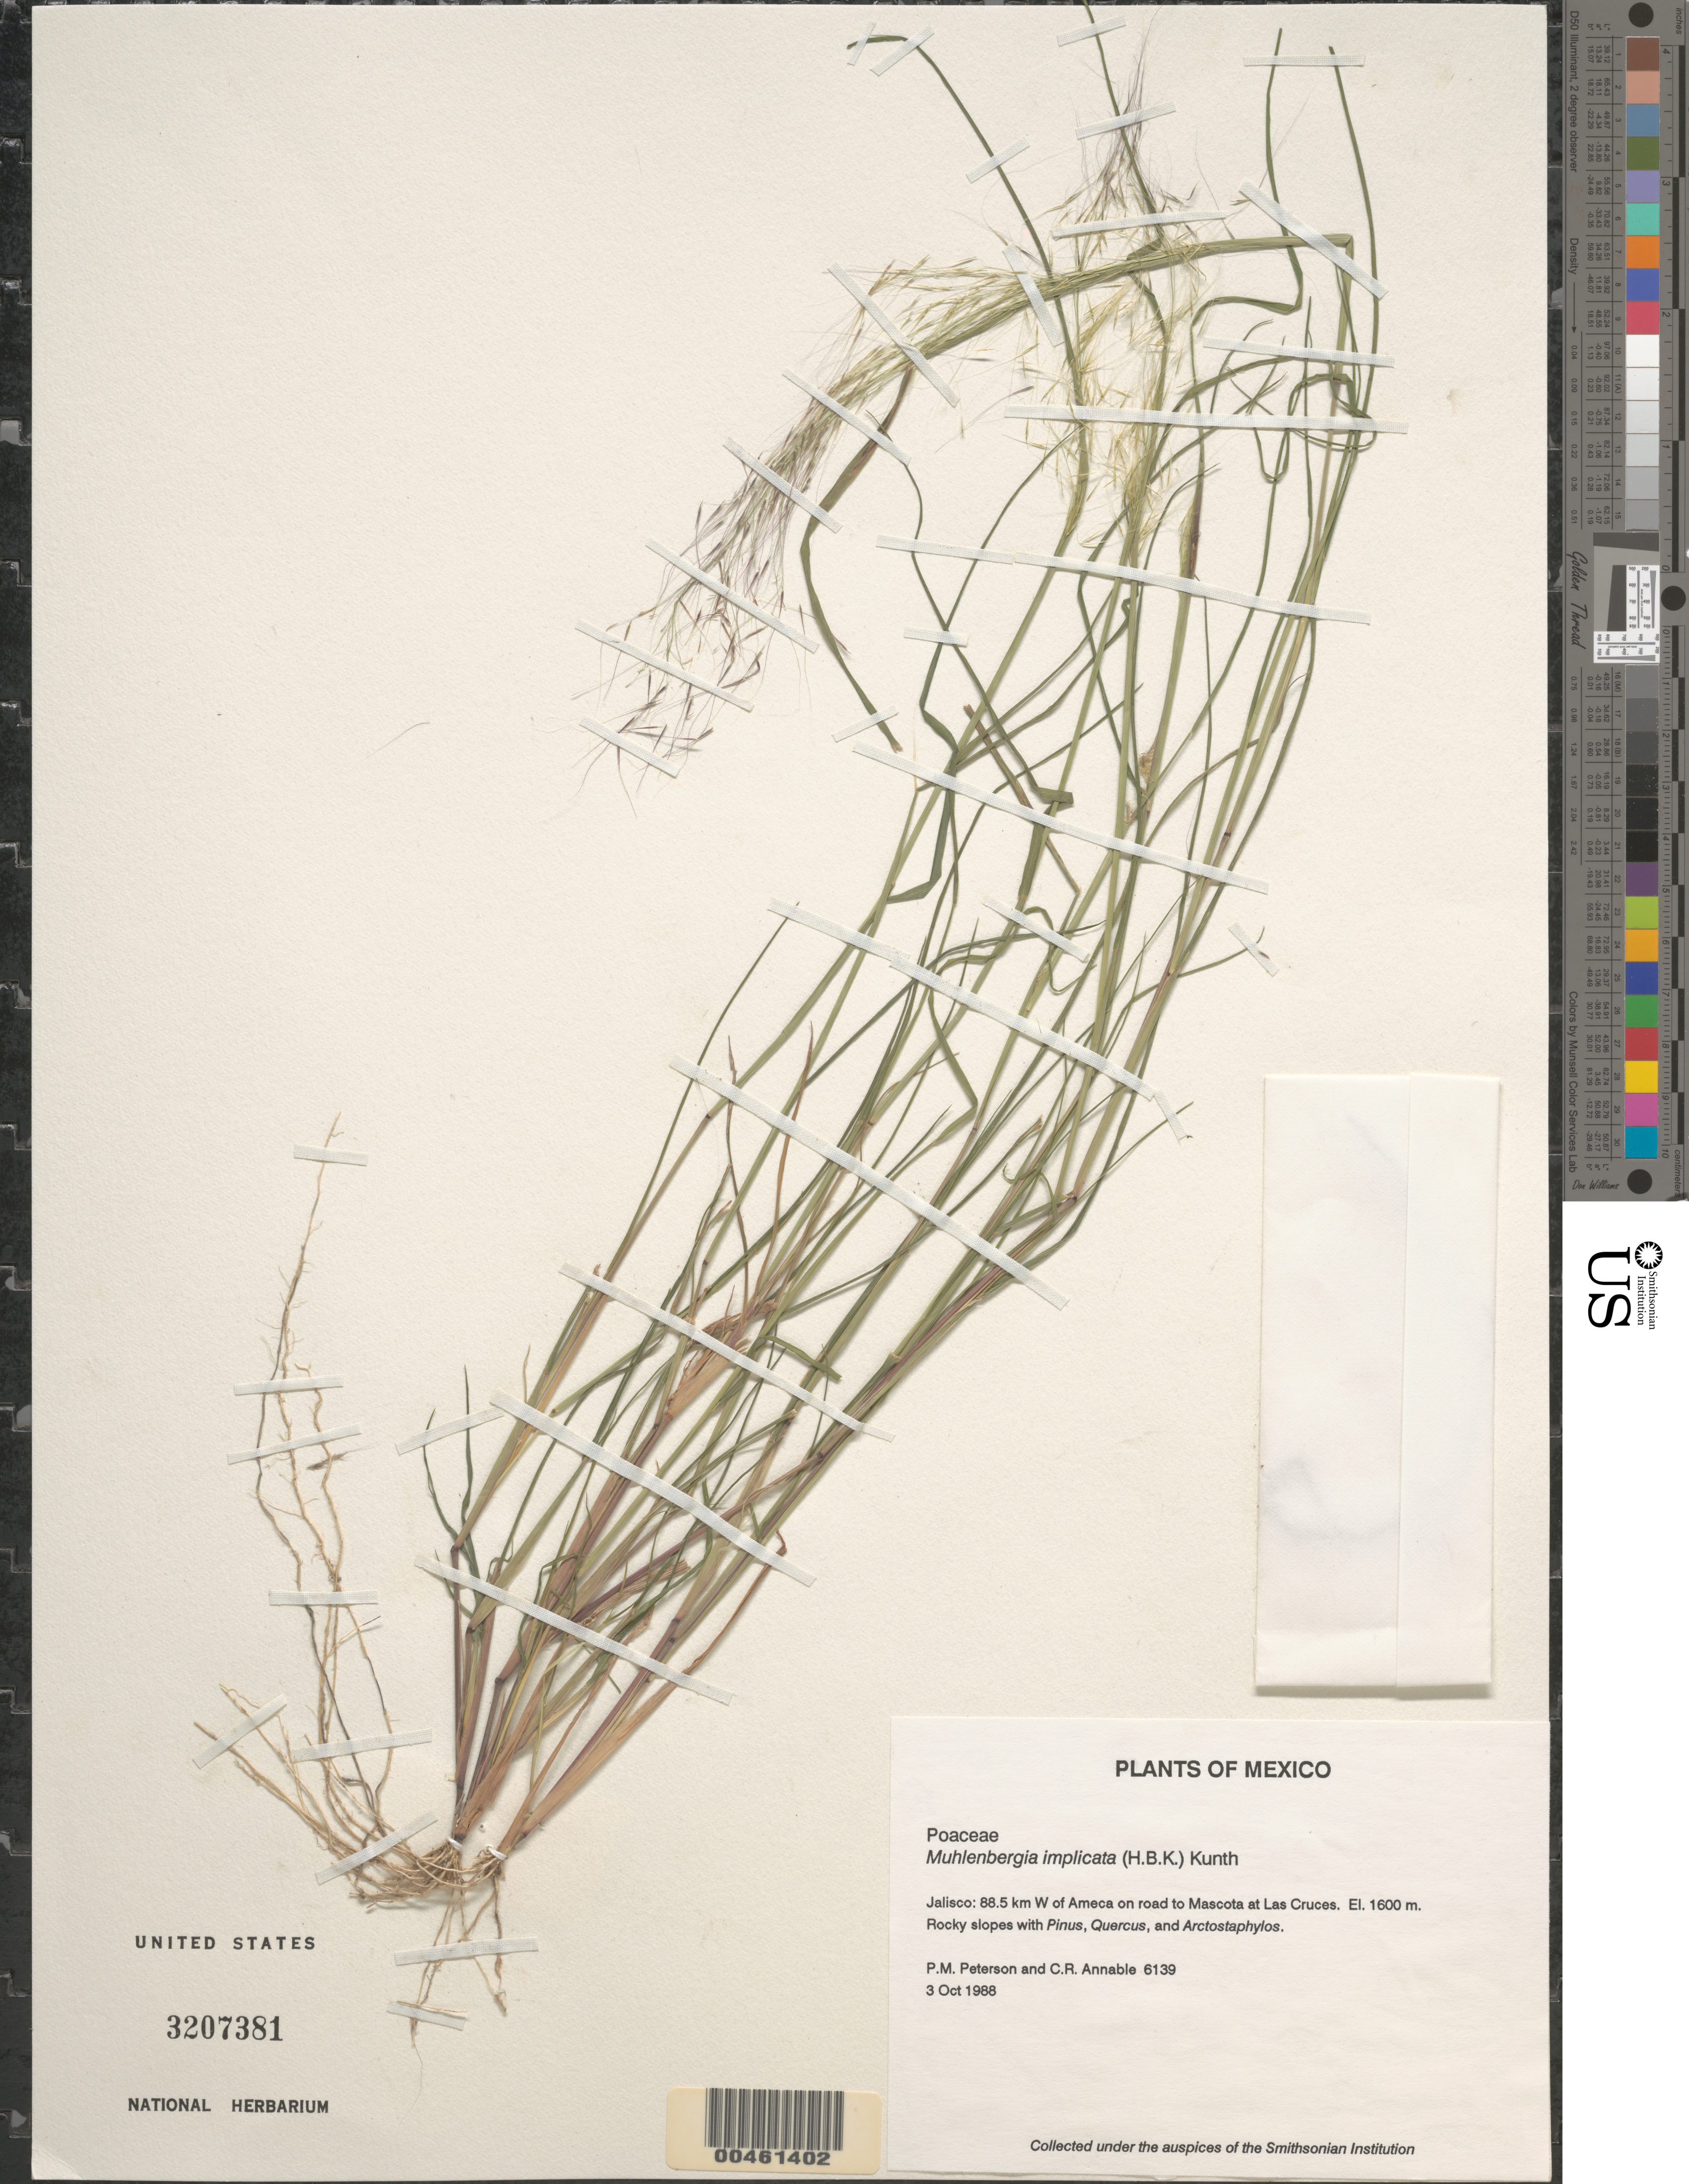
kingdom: Plantae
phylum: Tracheophyta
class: Liliopsida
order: Poales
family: Poaceae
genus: Muhlenbergia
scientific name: Muhlenbergia implicata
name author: (Kunth) Trin.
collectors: P. M. Peterson & C. R. Annable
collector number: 06139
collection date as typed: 03 Oct 1988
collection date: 1988-10-03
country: Mexico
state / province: Jalisco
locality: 88.5 km W of Ameca on road to Mascota at Las Cruces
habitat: Rocky slopes with Pinus, Quercus, and Arctostaphylos.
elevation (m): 1600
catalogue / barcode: US 3207381